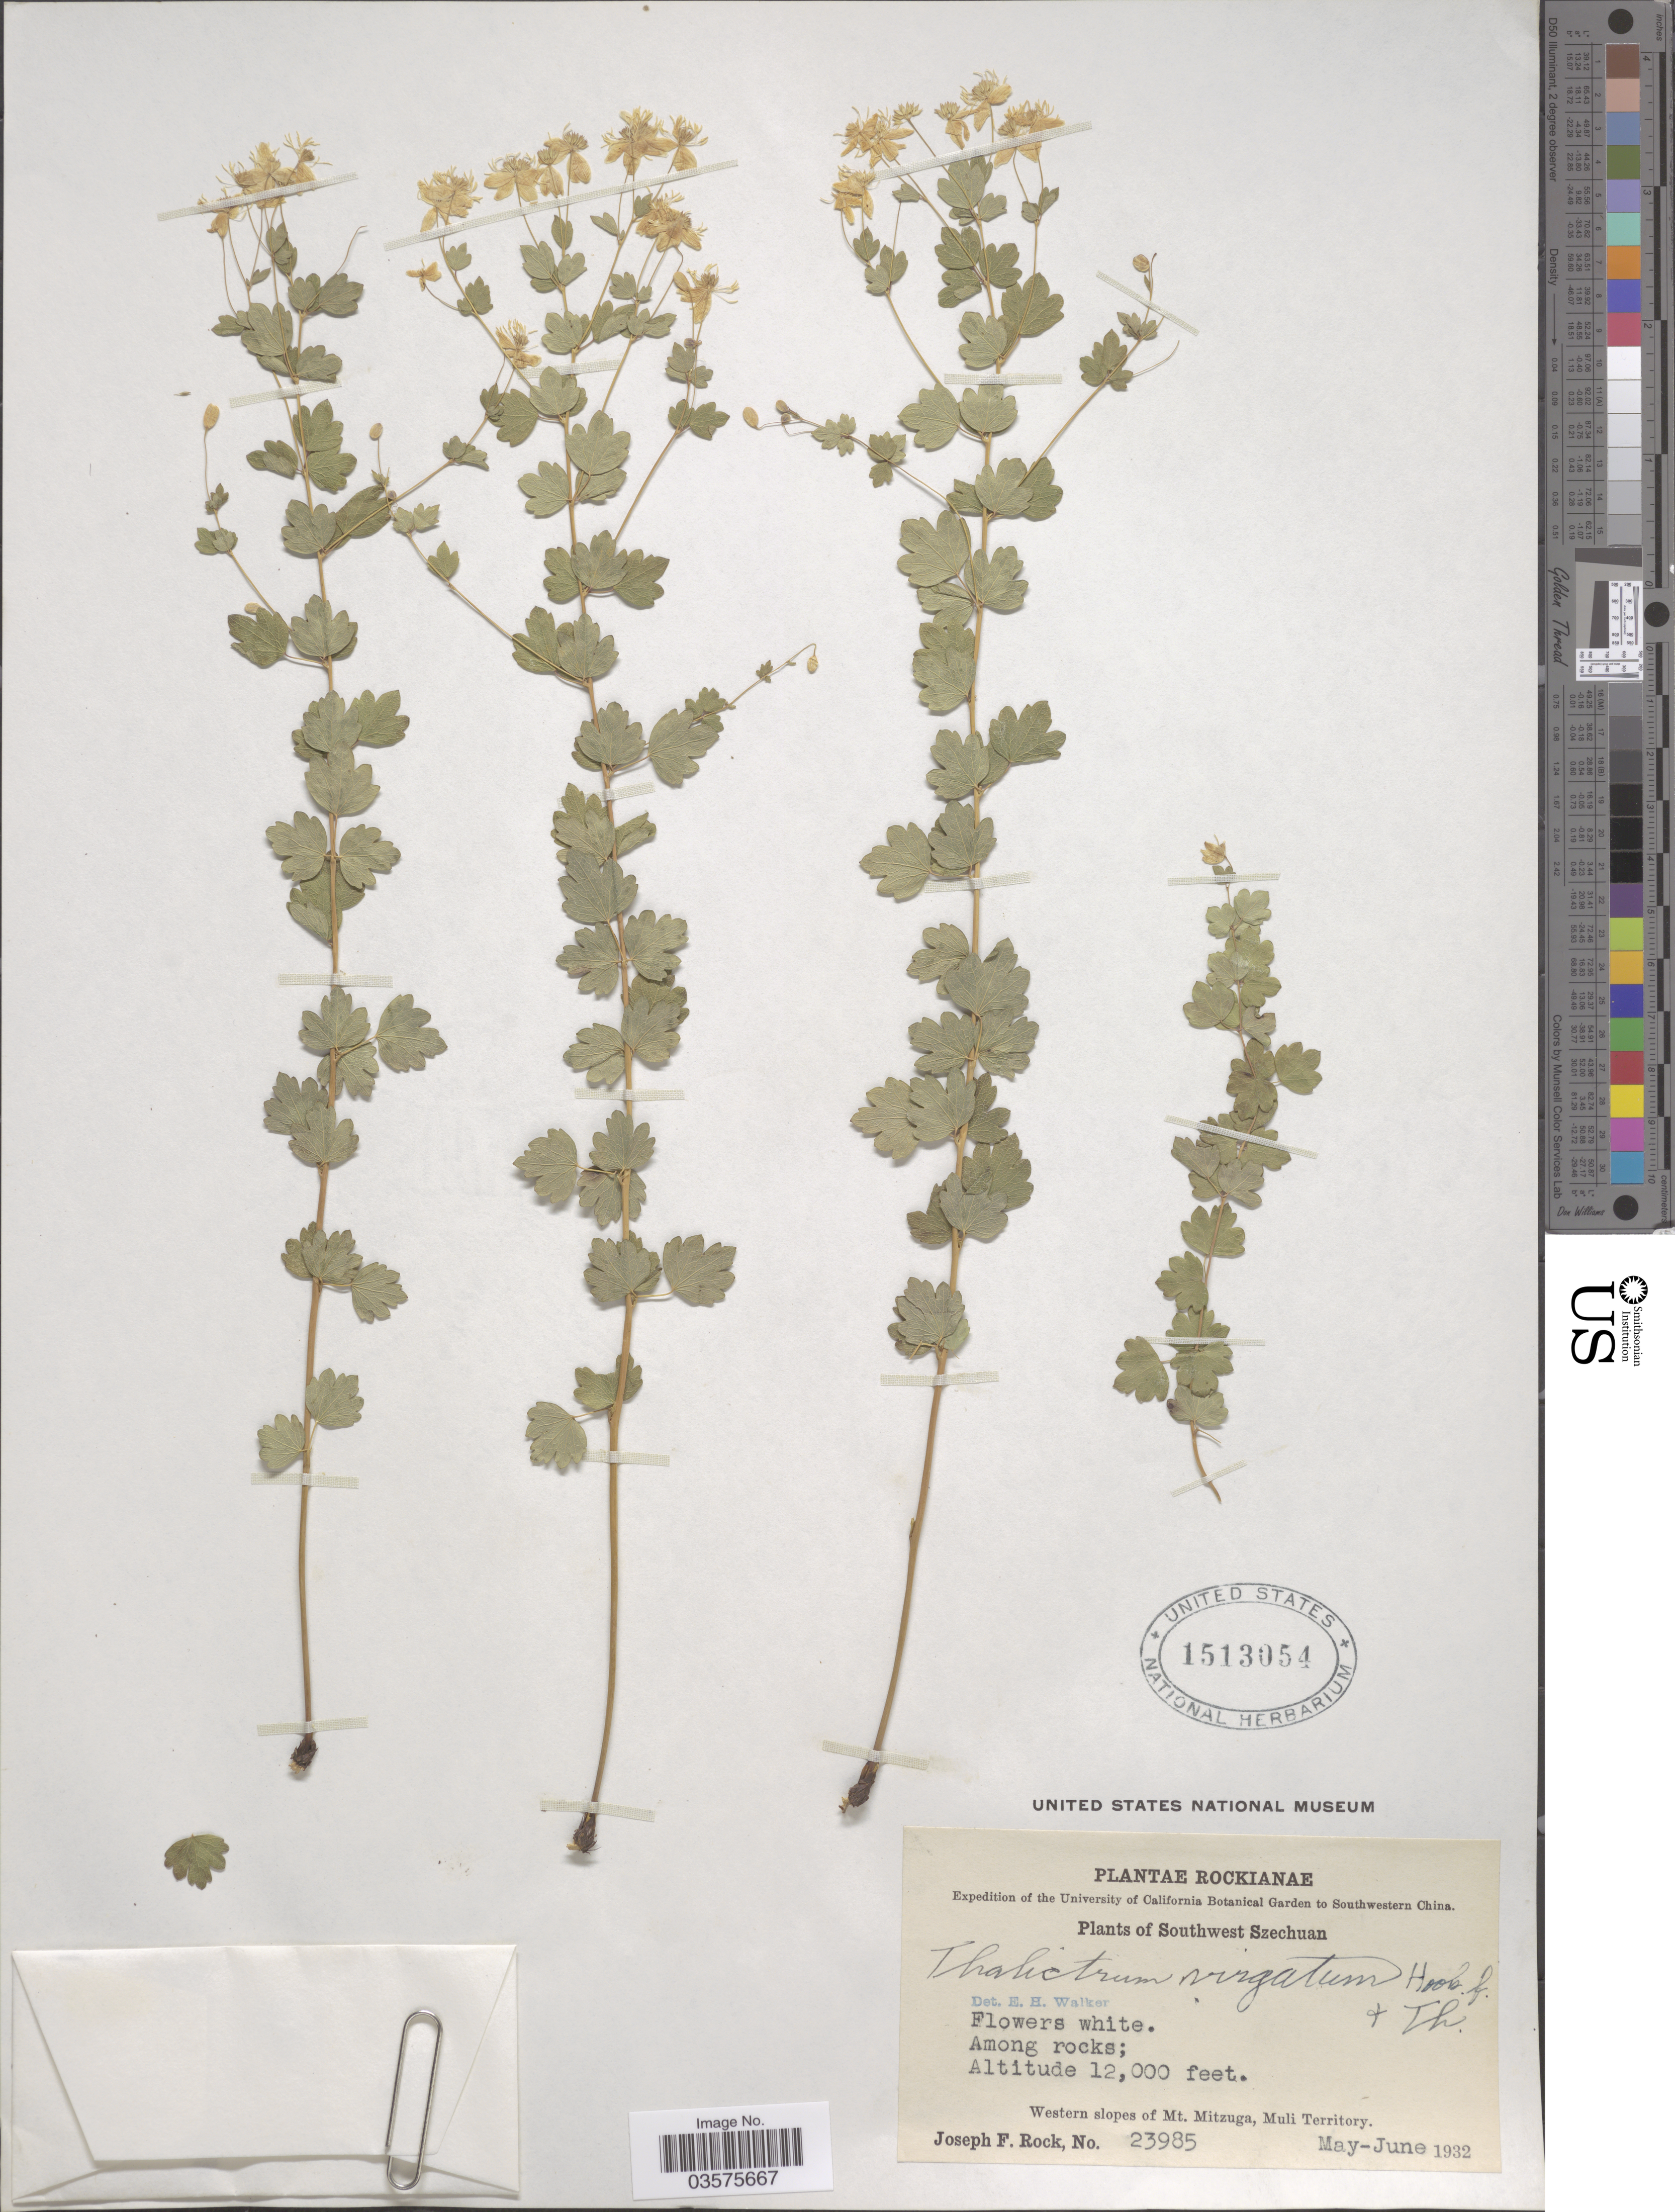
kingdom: Plantae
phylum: Tracheophyta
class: Magnoliopsida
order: Ranunculales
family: Ranunculaceae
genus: Thalictrum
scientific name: Thalictrum virgatum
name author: Hook. f. & Thomson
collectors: J. F. Rock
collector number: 23985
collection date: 1923-05/1932-06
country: China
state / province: Sichuan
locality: Southwest Szechuan. Southwestern China. Western slopes of Mt. Mitzuga, Muli Territory.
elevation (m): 3658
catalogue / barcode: US 1513054